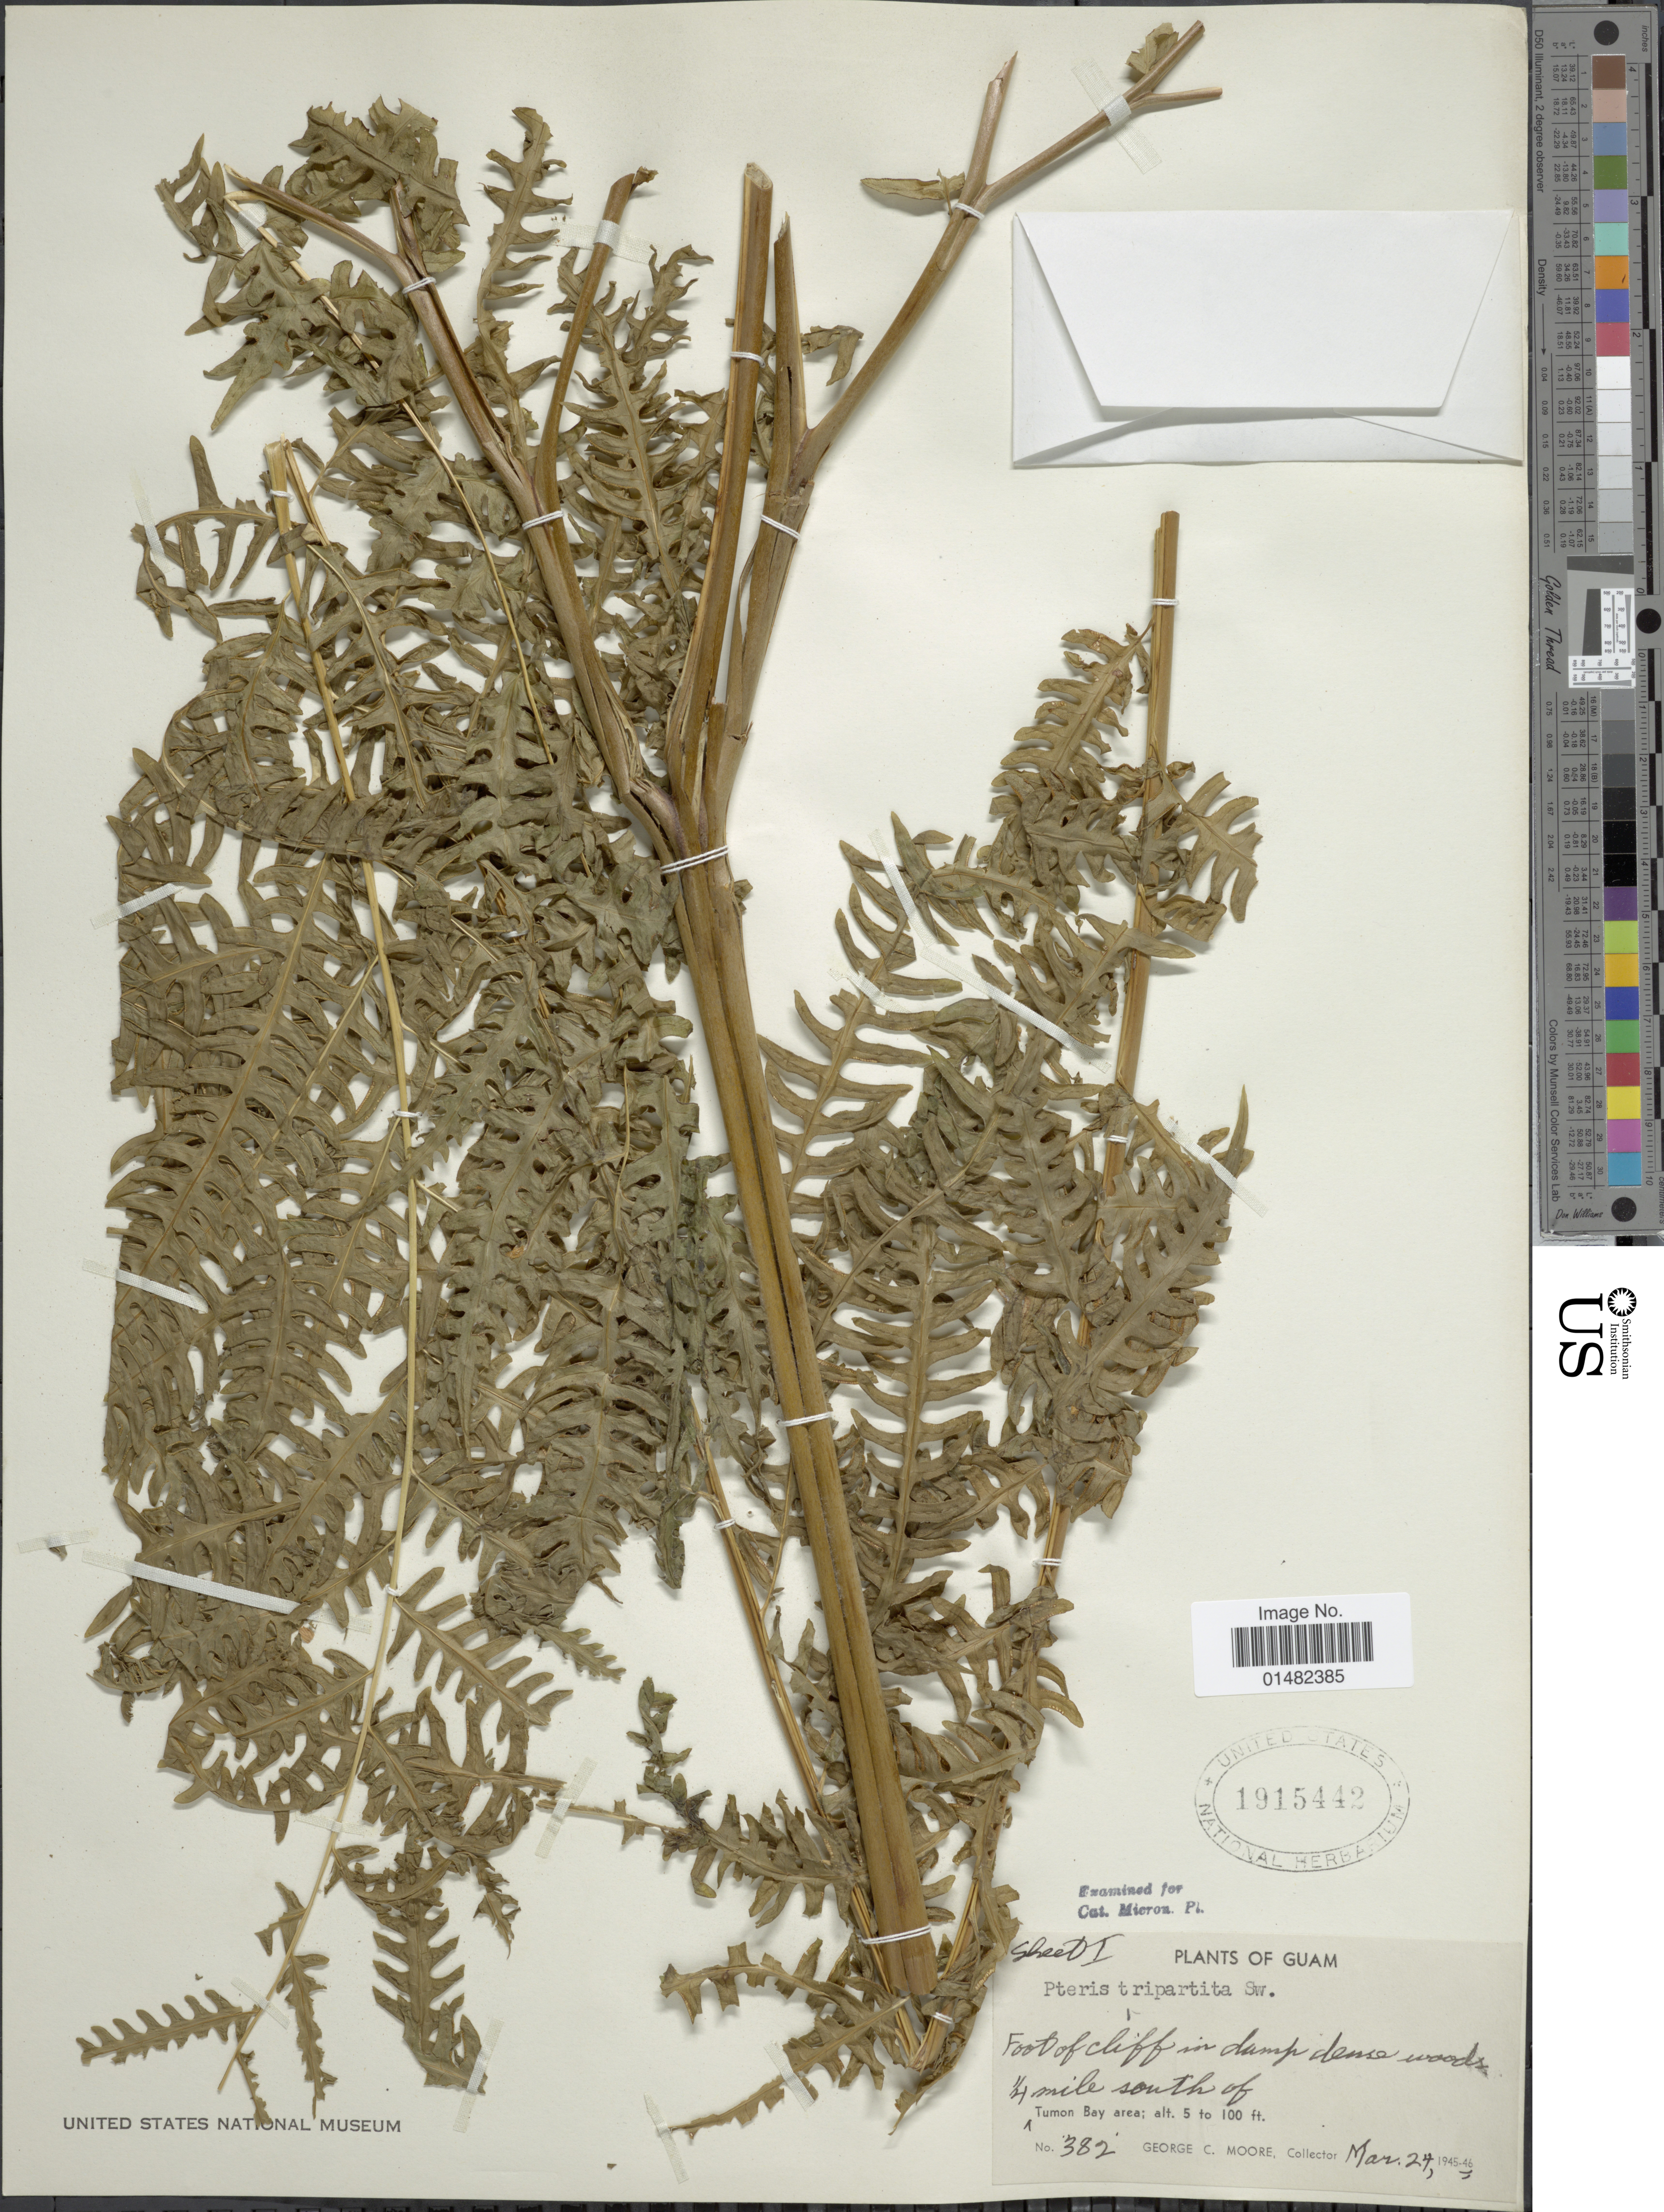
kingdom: Plantae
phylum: Tracheophyta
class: Polypodiopsida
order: Polypodiales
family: Pteridaceae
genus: Pteris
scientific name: Pteris tripartita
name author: Sw.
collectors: G. C. Moore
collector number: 382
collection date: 1945-03-24/1946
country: Guam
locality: Foot of cliff in damp dense woods, ¼ mile south of Tumon Bay area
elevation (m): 2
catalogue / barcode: US 1915442